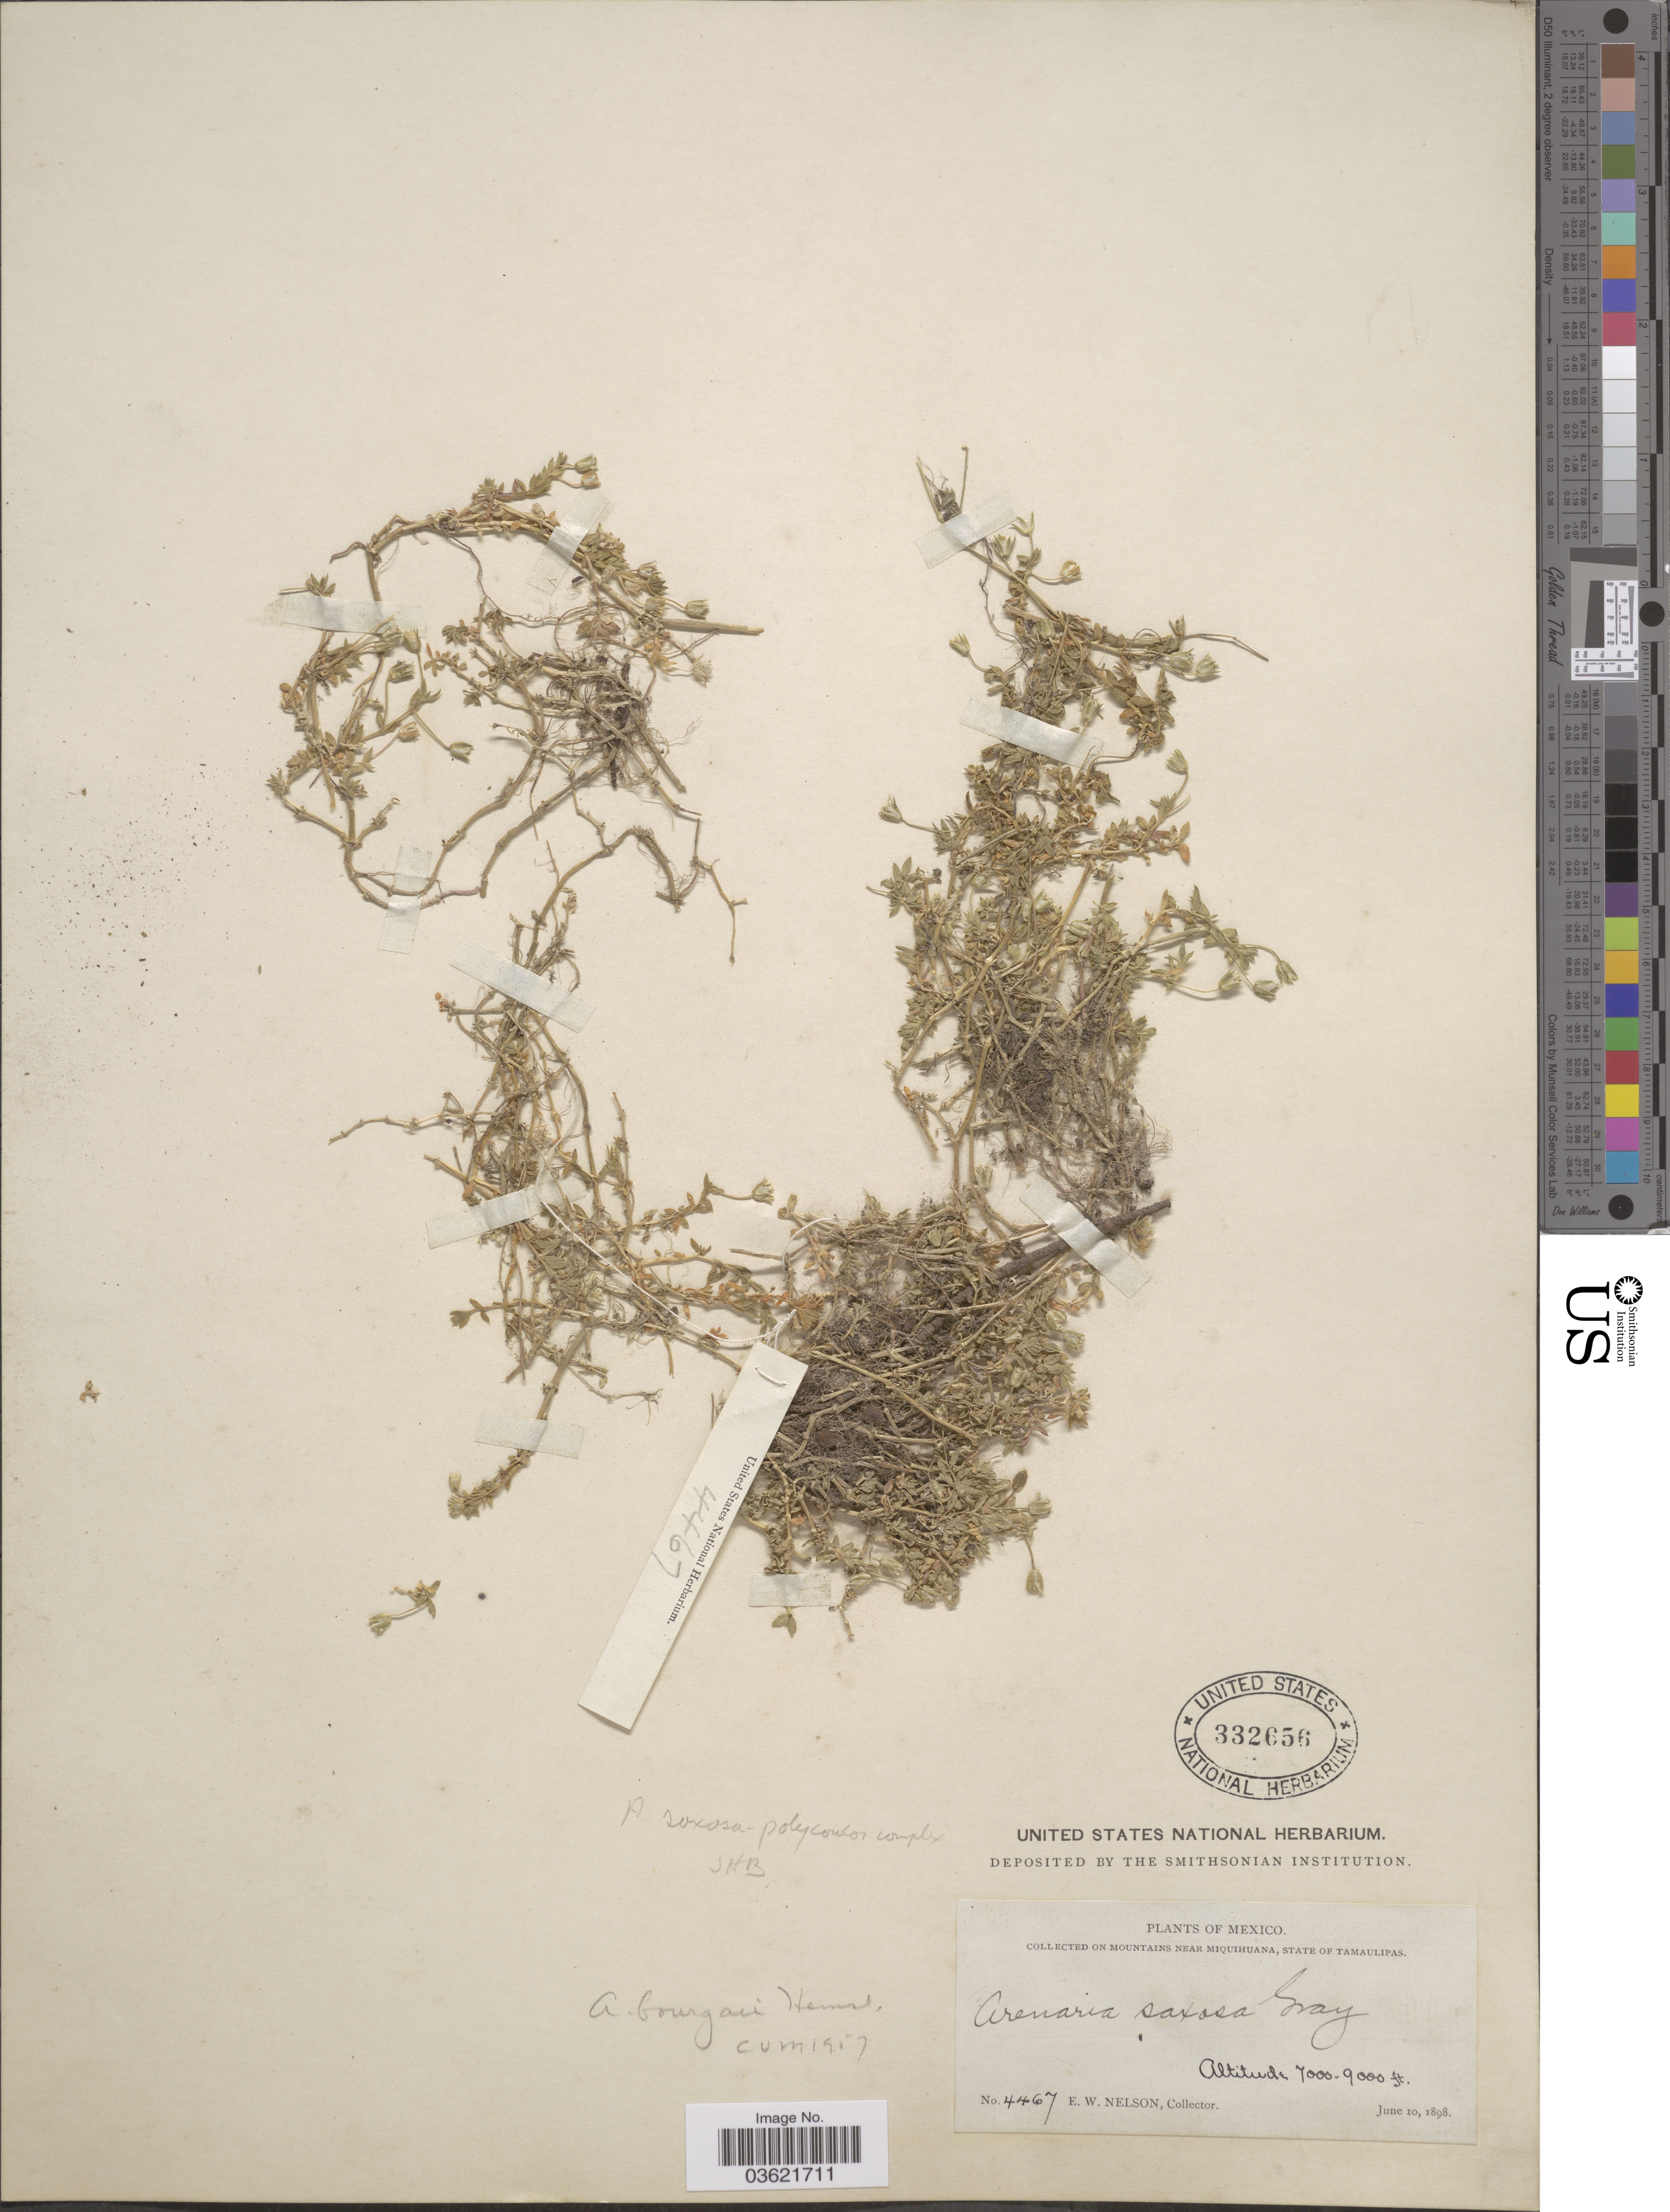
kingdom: Plantae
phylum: Tracheophyta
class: Magnoliopsida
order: Caryophyllales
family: Caryophyllaceae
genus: Arenaria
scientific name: Arenaria sp.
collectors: E. W. Nelson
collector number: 4467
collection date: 1898-06-10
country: Mexico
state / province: Tamaulipas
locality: On mountains near Miquihuana.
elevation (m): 2134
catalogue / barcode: US 332656